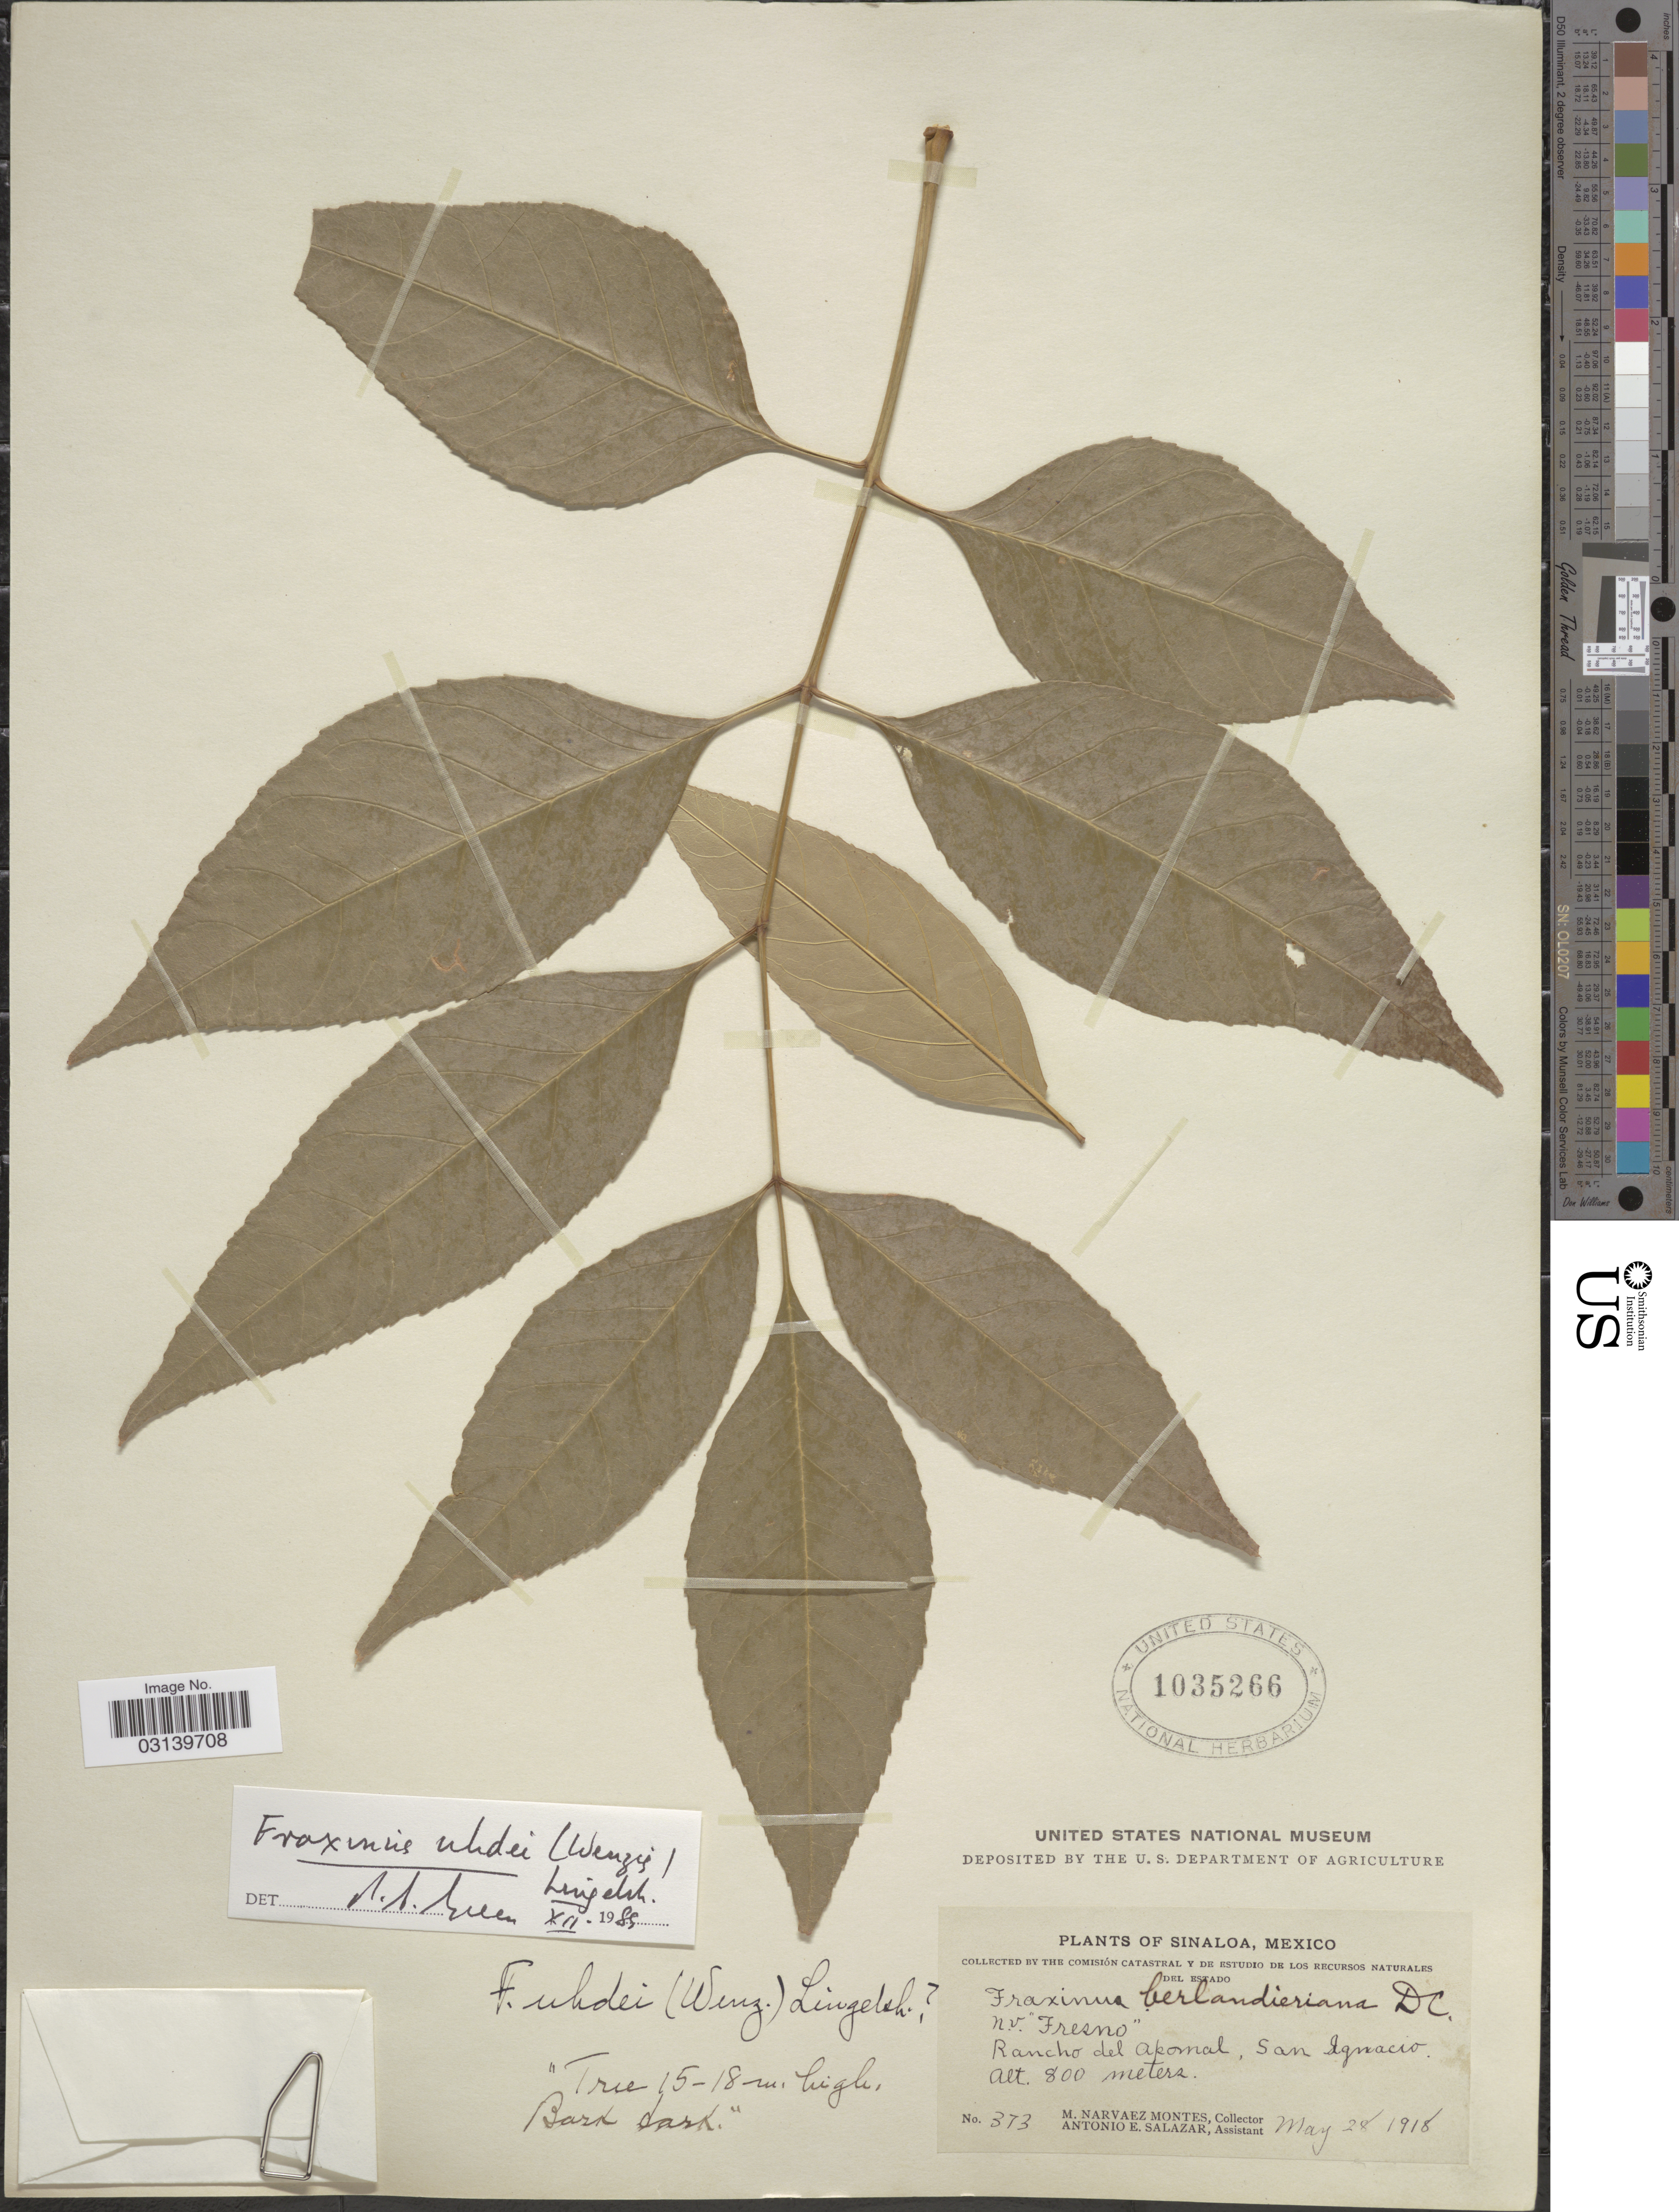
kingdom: Plantae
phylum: Tracheophyta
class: Magnoliopsida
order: Lamiales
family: Oleaceae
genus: Fraxinus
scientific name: Fraxinus uhdei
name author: (Wenz.) Lingelsh.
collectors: M. Narvaez-Montes & A. E. Salazar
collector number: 373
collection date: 1918-05-28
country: Mexico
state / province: Sinaloa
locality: Rancho del Apomal, San Ignacio.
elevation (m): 800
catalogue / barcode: US 1035266